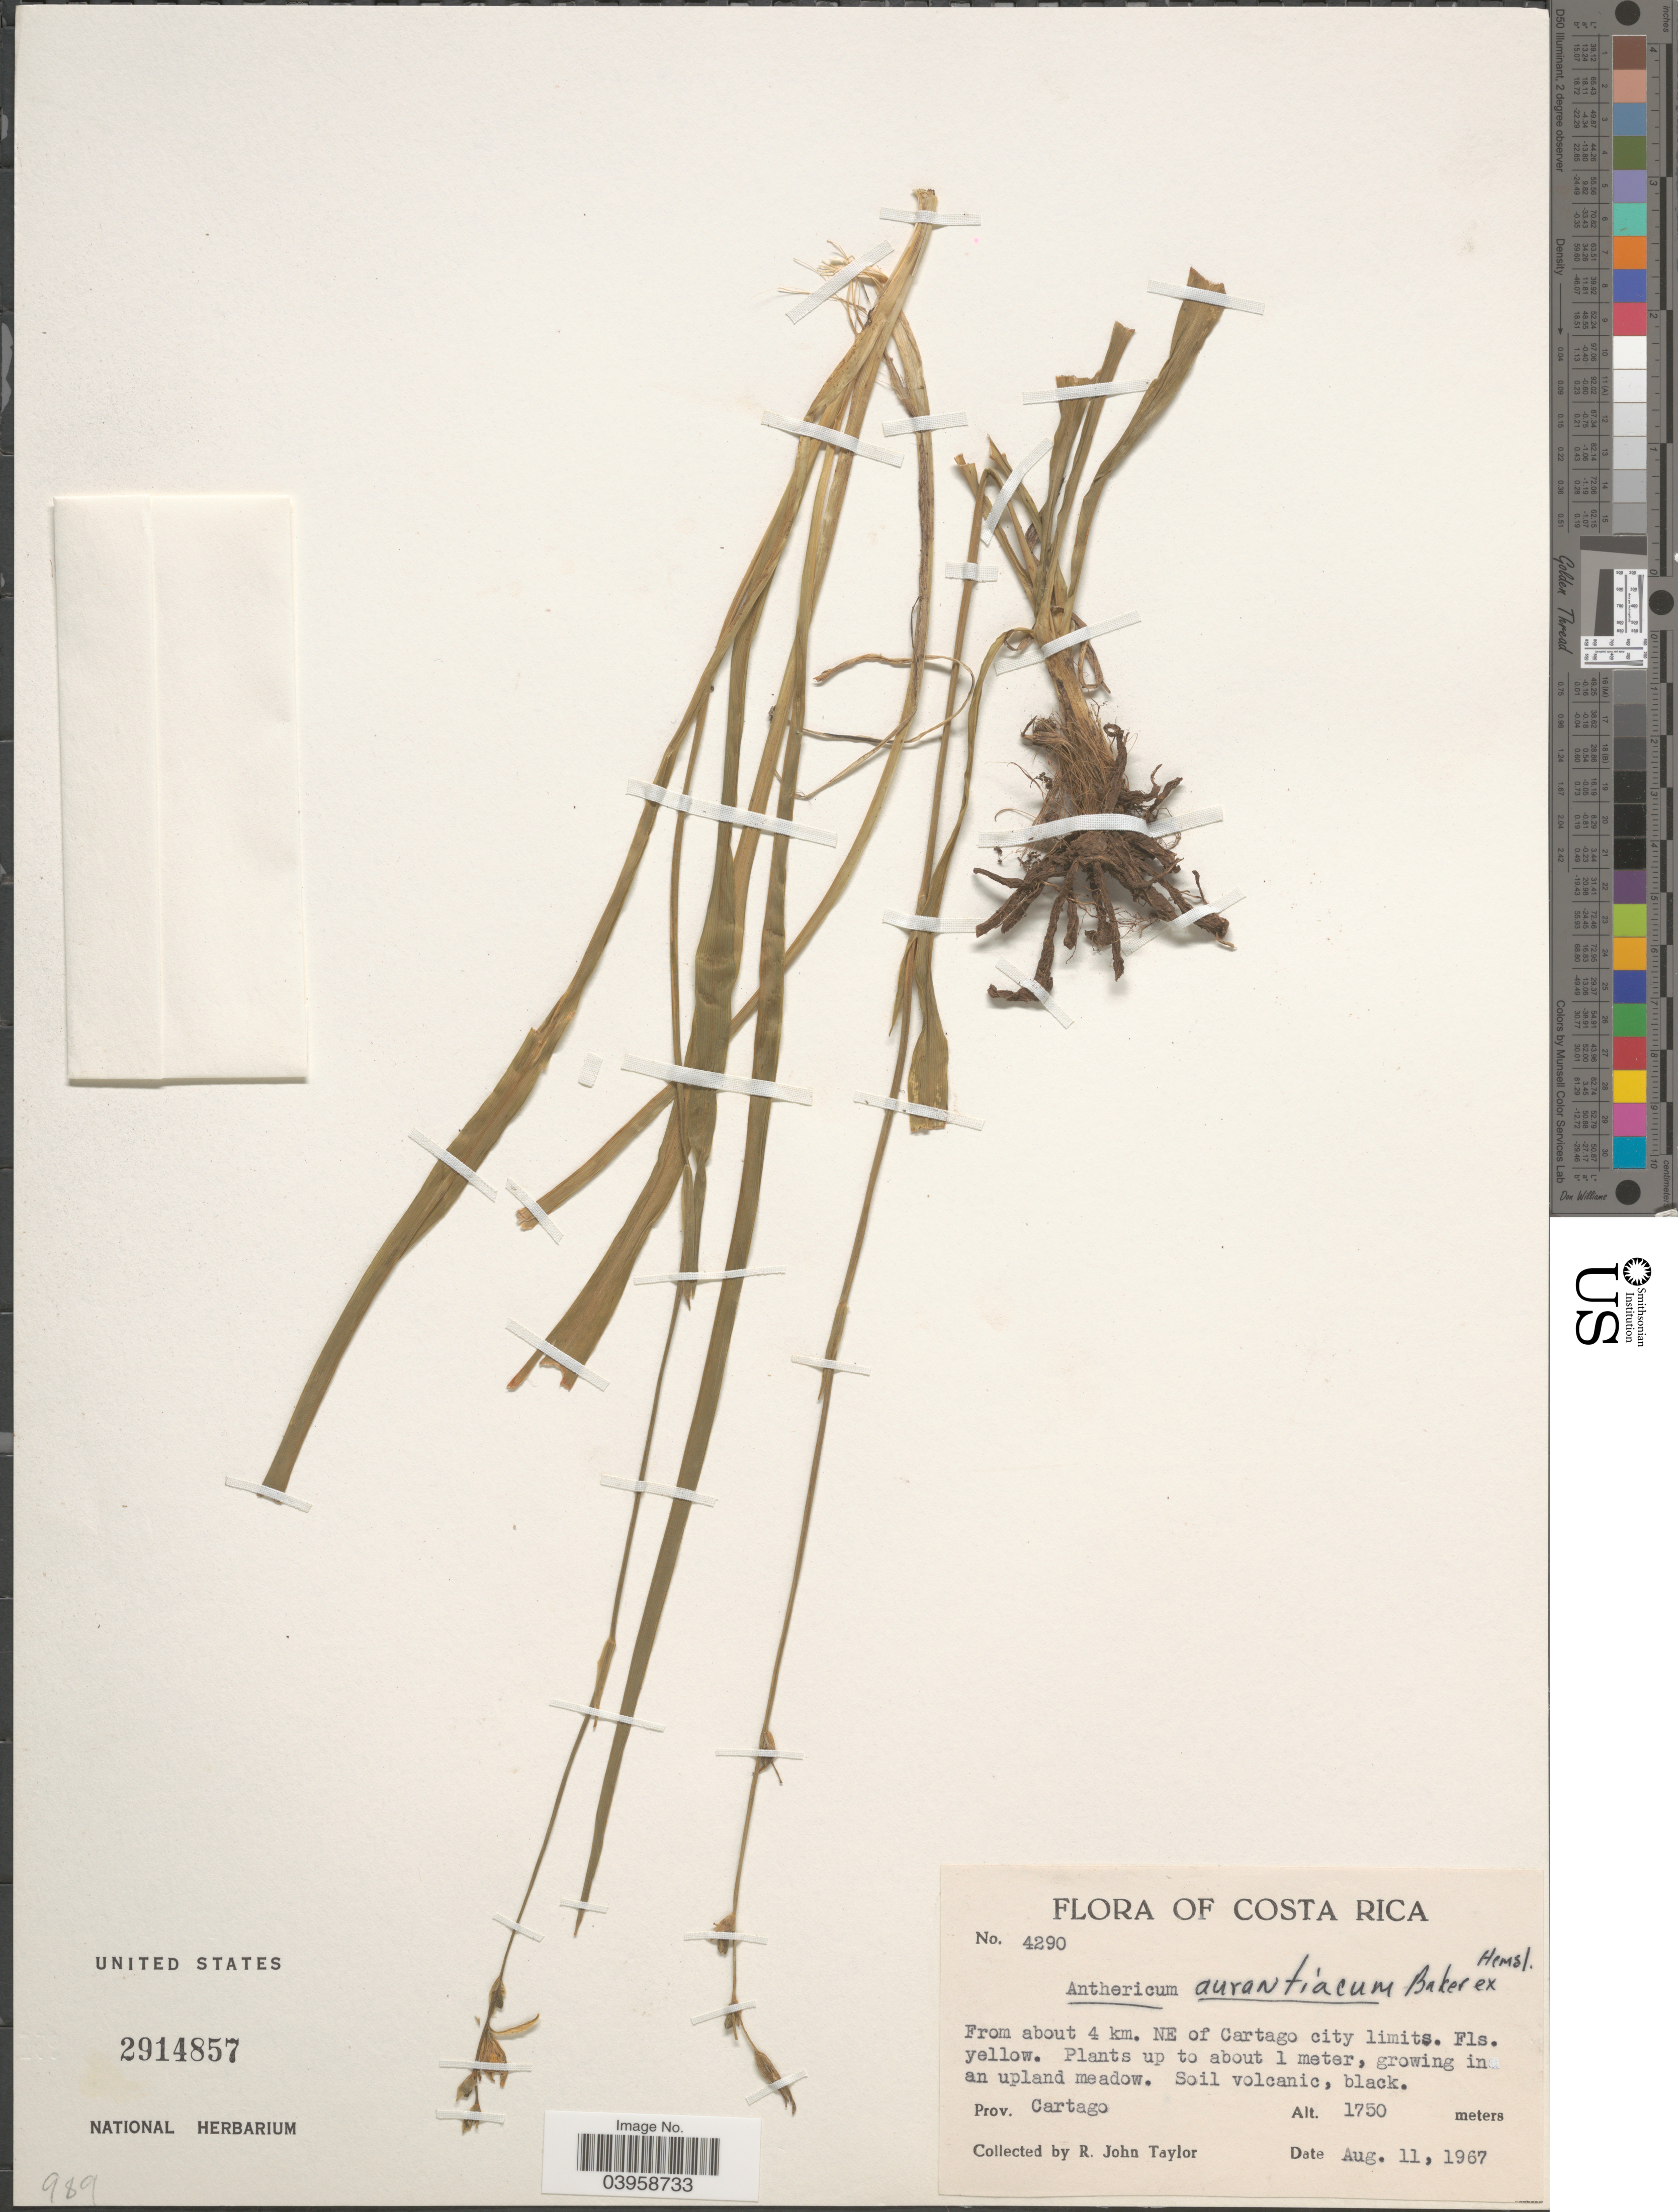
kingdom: Plantae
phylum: Tracheophyta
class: Liliopsida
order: Asparagales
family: Asparagaceae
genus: Anthericum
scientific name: Anthericum aurantiacum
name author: Baker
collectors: R. J. Taylor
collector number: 4290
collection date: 1967-08-11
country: Costa Rica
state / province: Cartago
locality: From about 4 km. NE of Cartago city limits.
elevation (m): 1750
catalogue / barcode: US 2914857